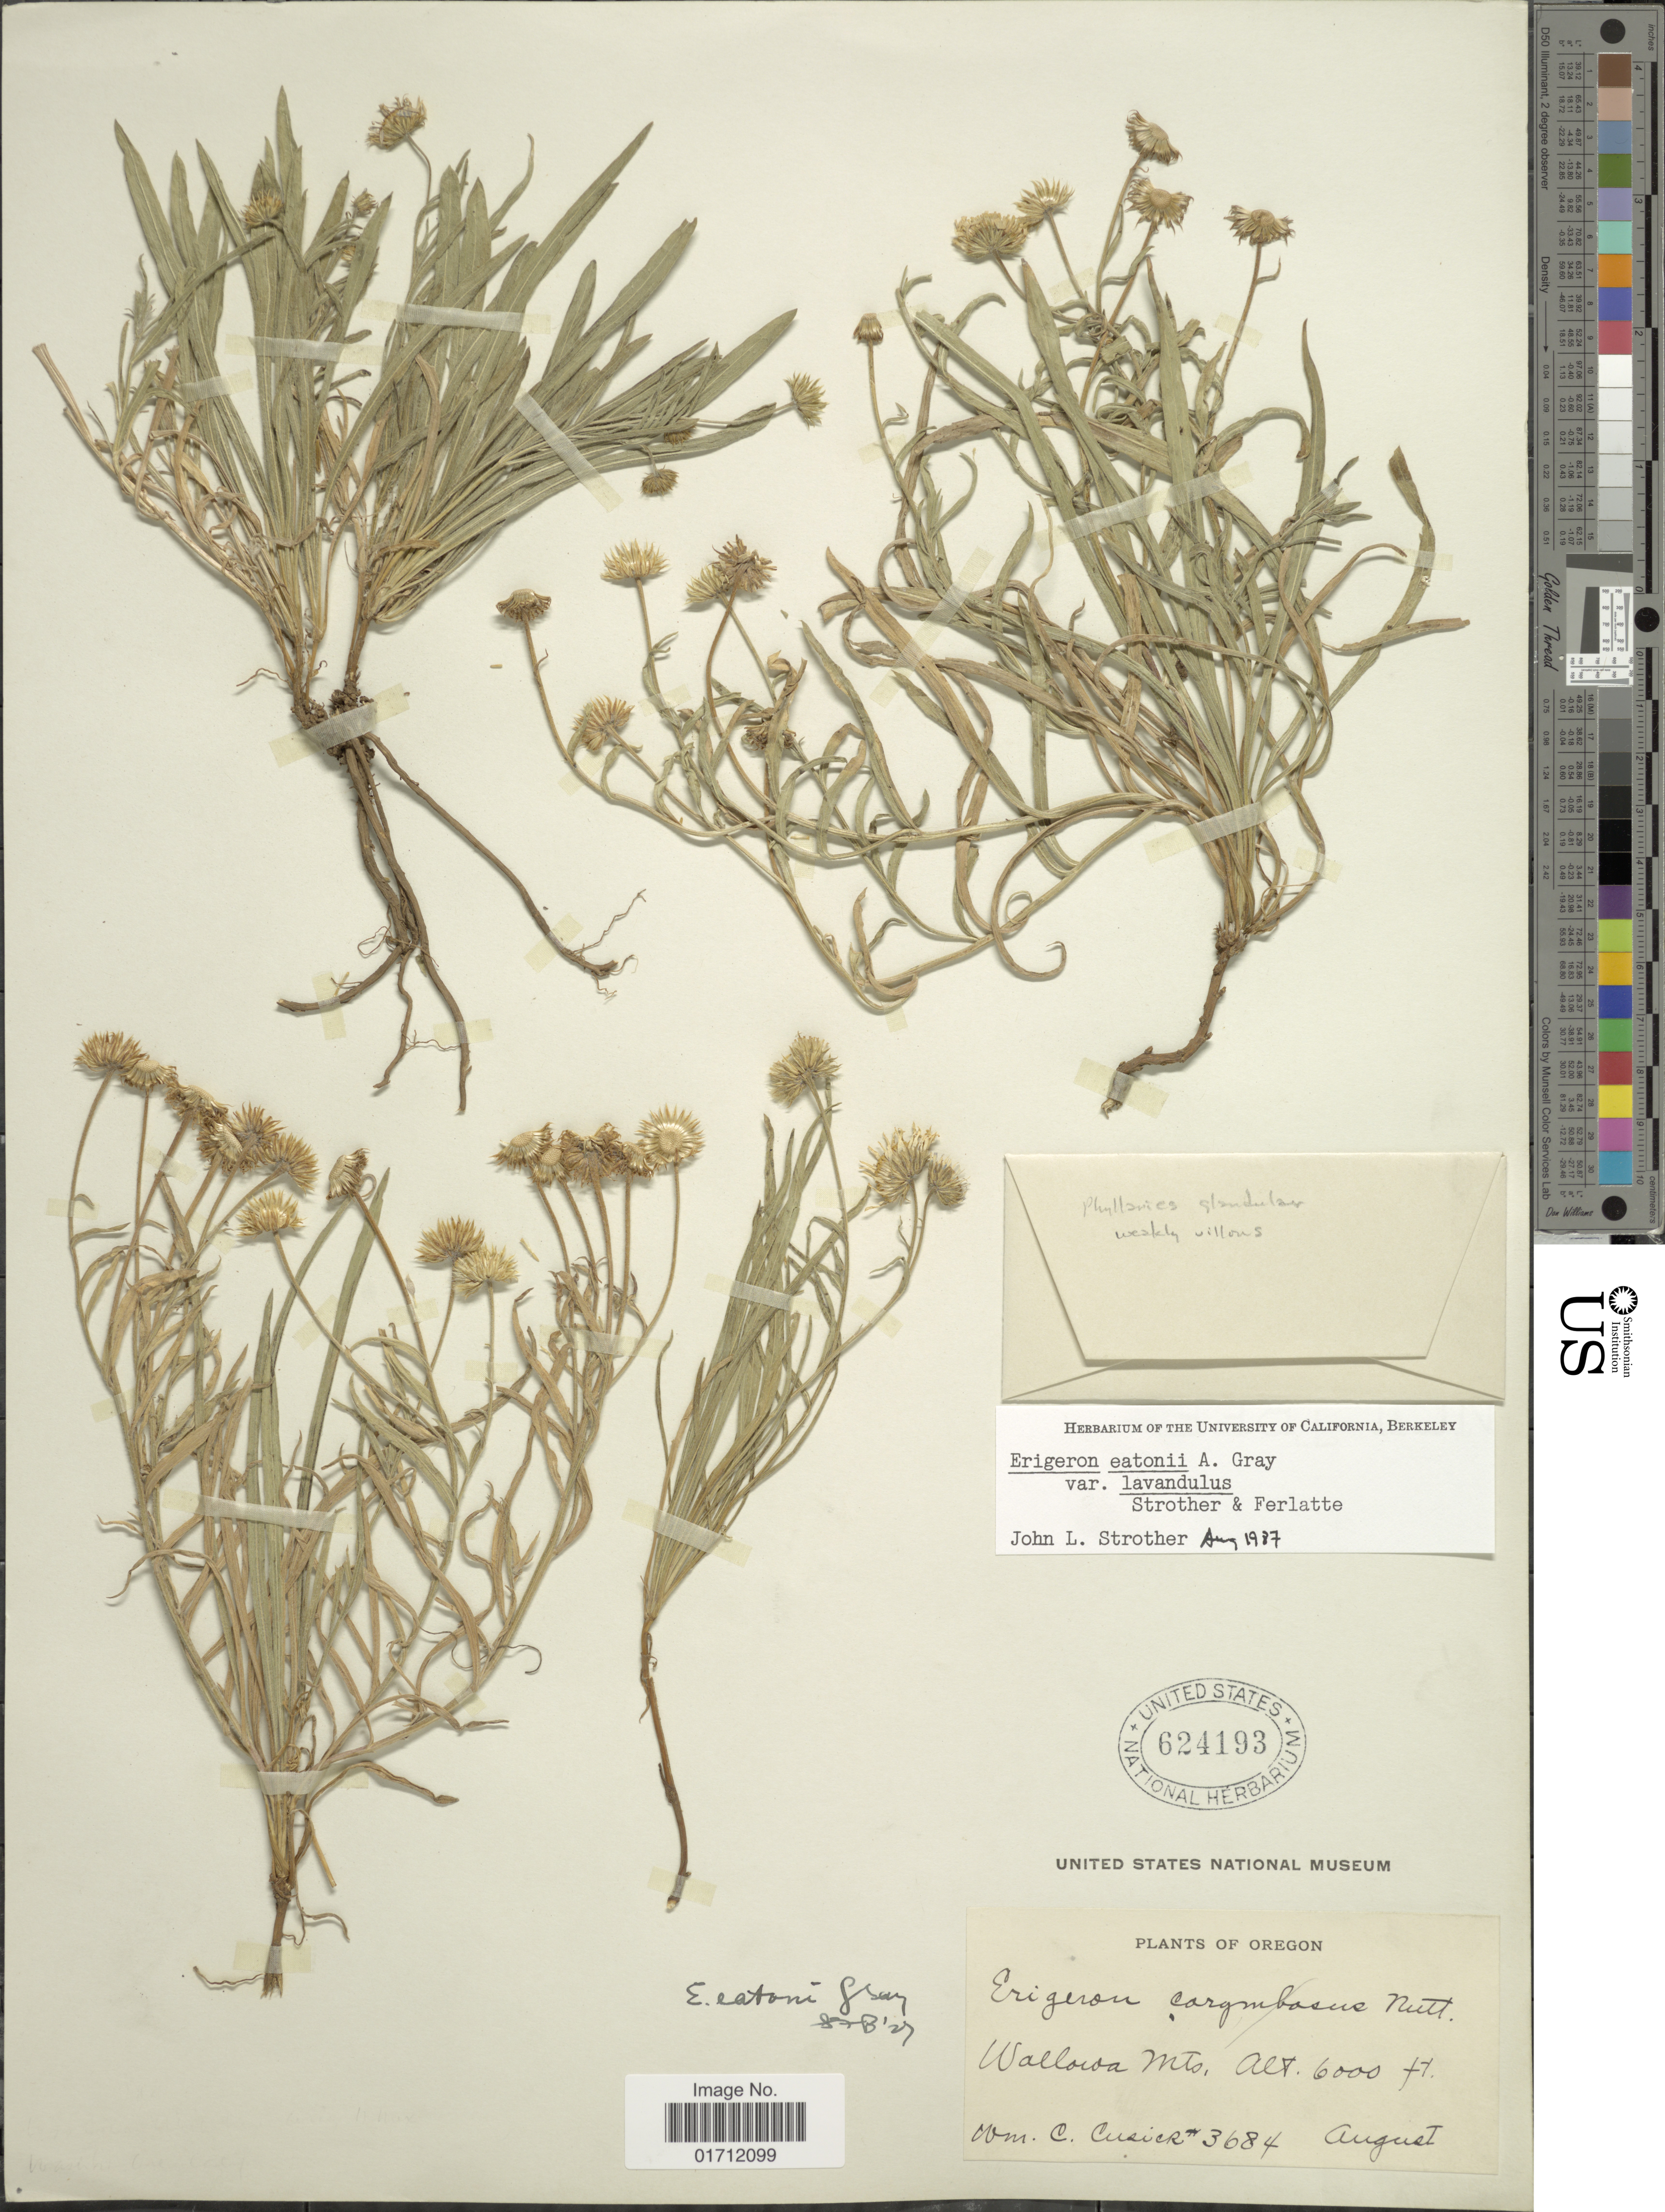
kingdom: Plantae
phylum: Tracheophyta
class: Magnoliopsida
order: Asterales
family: Asteraceae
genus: Erigeron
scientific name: Erigeron eatonii var. lavandulus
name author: Strother & Ferlatte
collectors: W. C. Cusick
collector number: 3684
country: United States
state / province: Oregon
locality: Wallowa Mts.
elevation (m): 1829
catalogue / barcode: US 624193